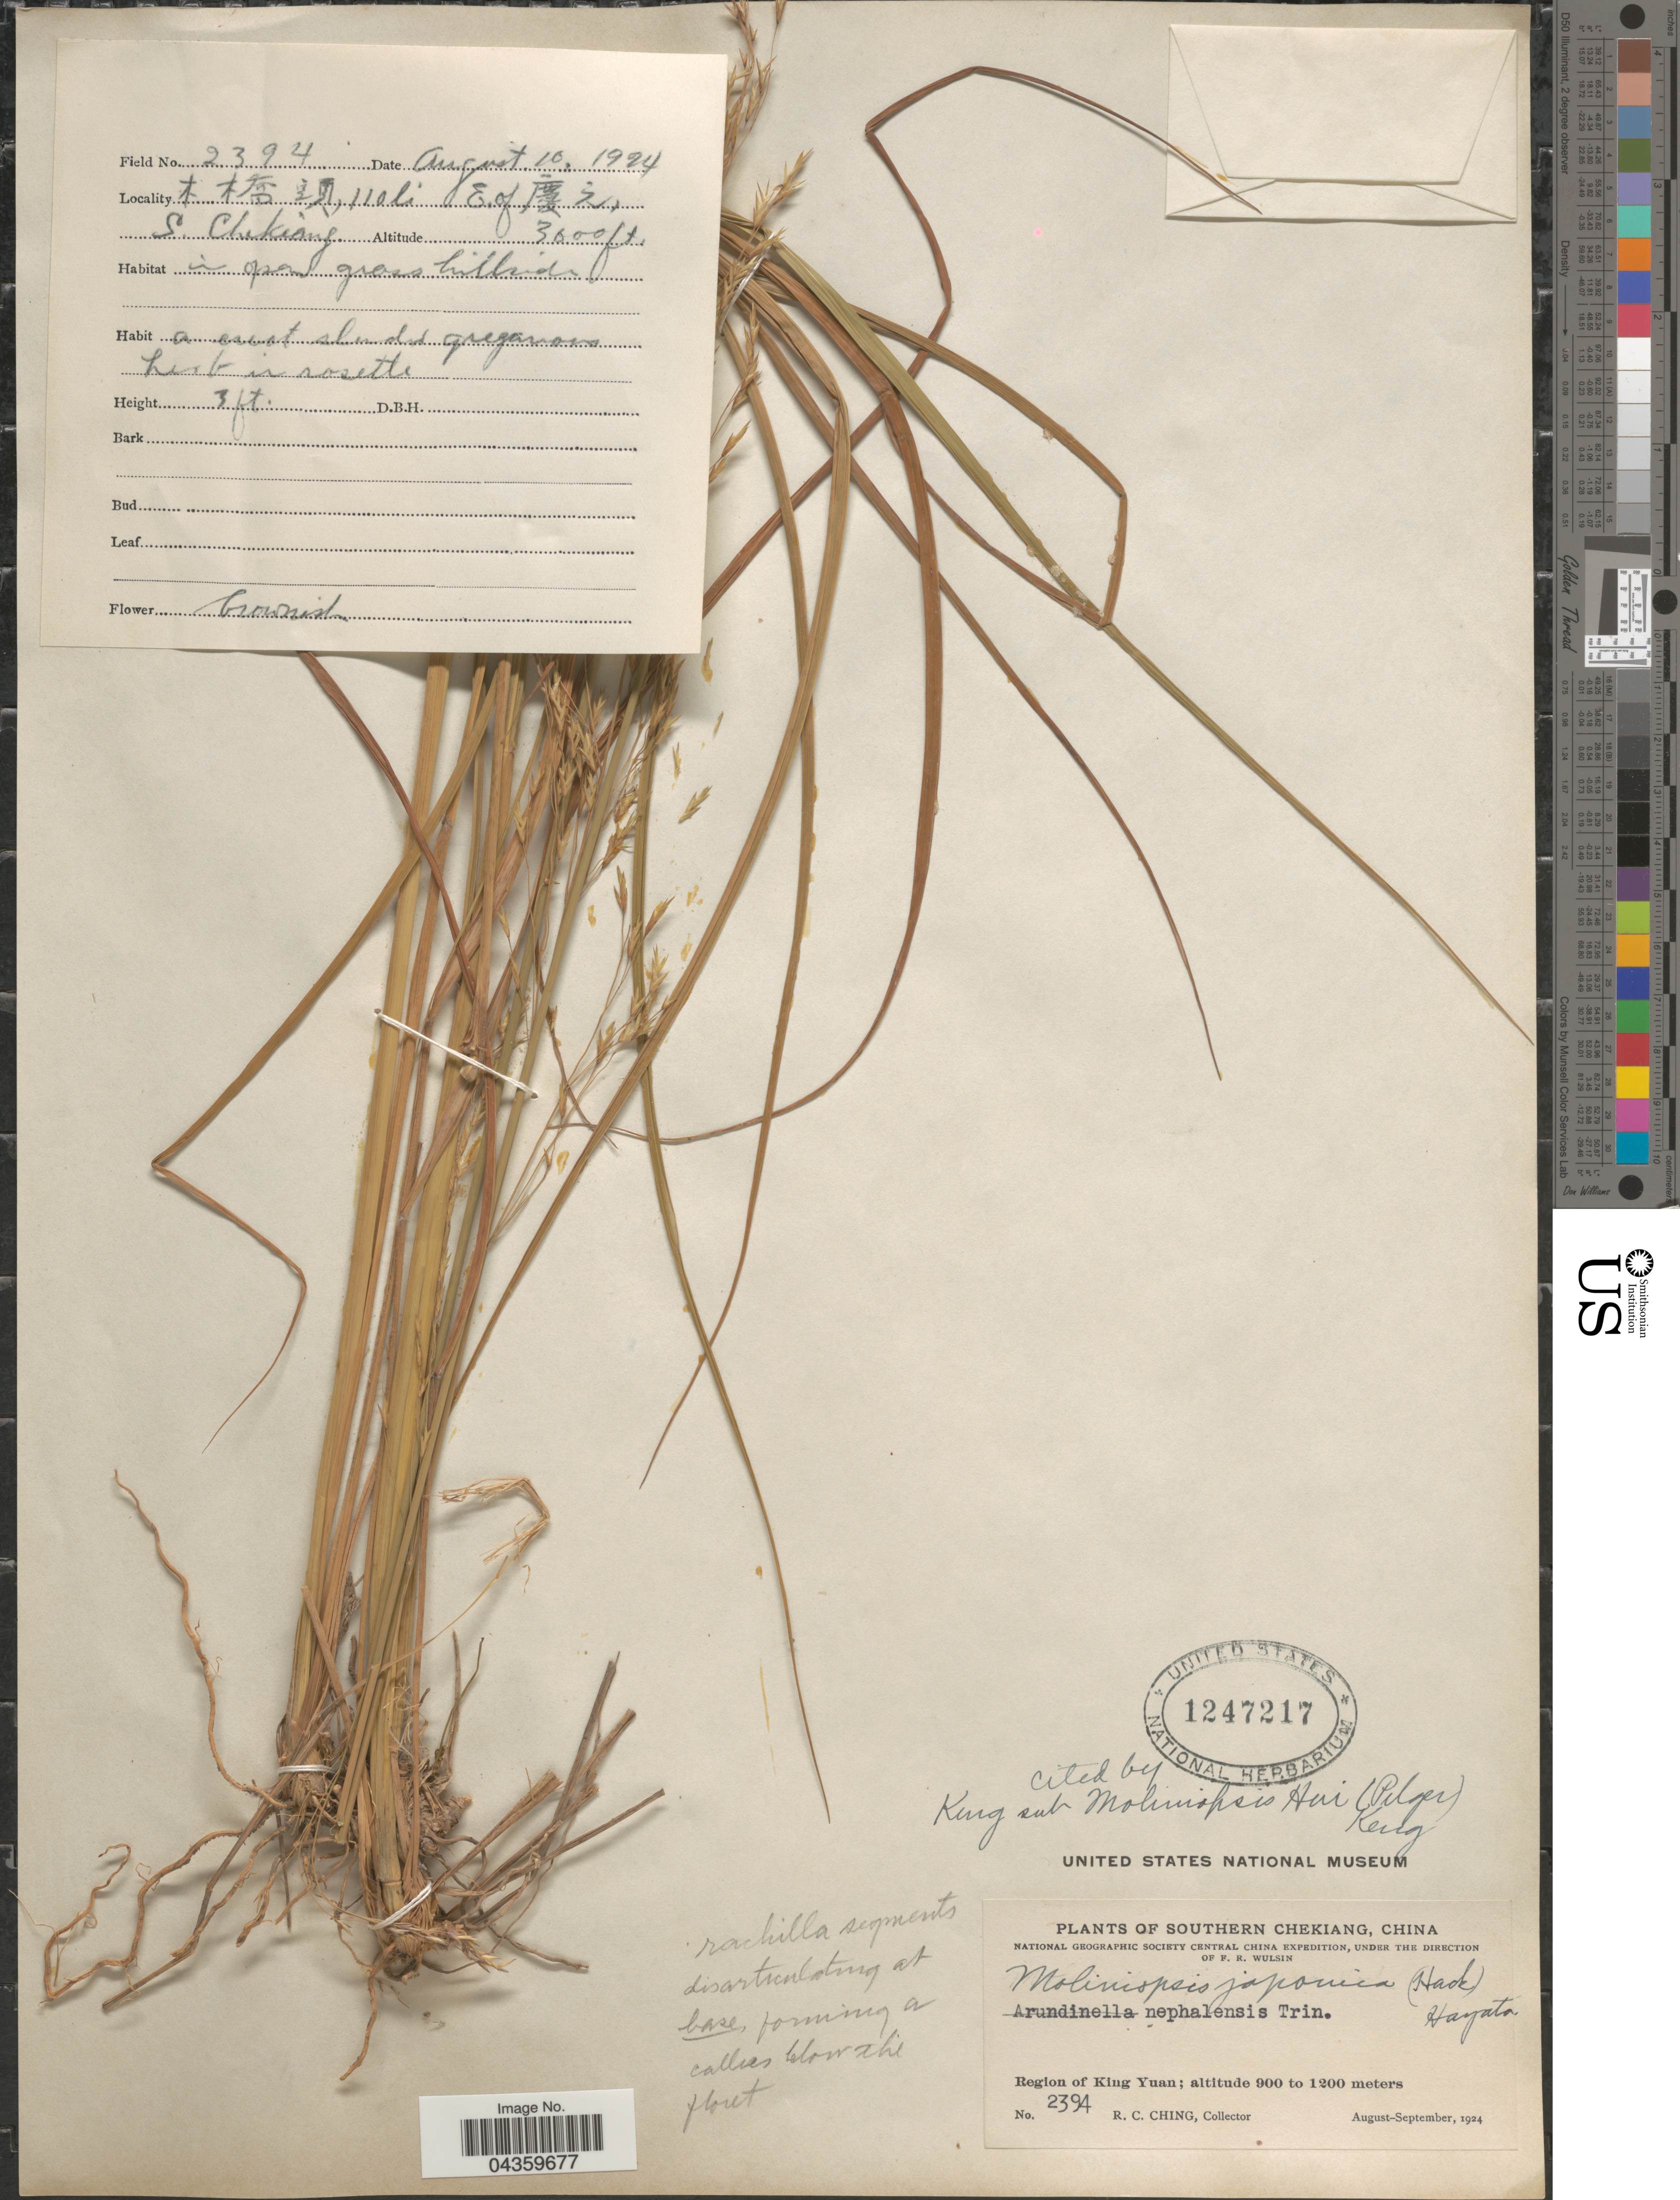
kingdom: Plantae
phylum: Tracheophyta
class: Liliopsida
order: Poales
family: Poaceae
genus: Molinia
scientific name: Molinia japonica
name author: Hack.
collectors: R. C. Ching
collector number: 2394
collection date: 1924-08/1924-09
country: China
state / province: Zhejiang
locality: Southern Chekiang. National Geographic Society Central China Expedition. Region of King Yuan.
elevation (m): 900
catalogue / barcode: US 1247217